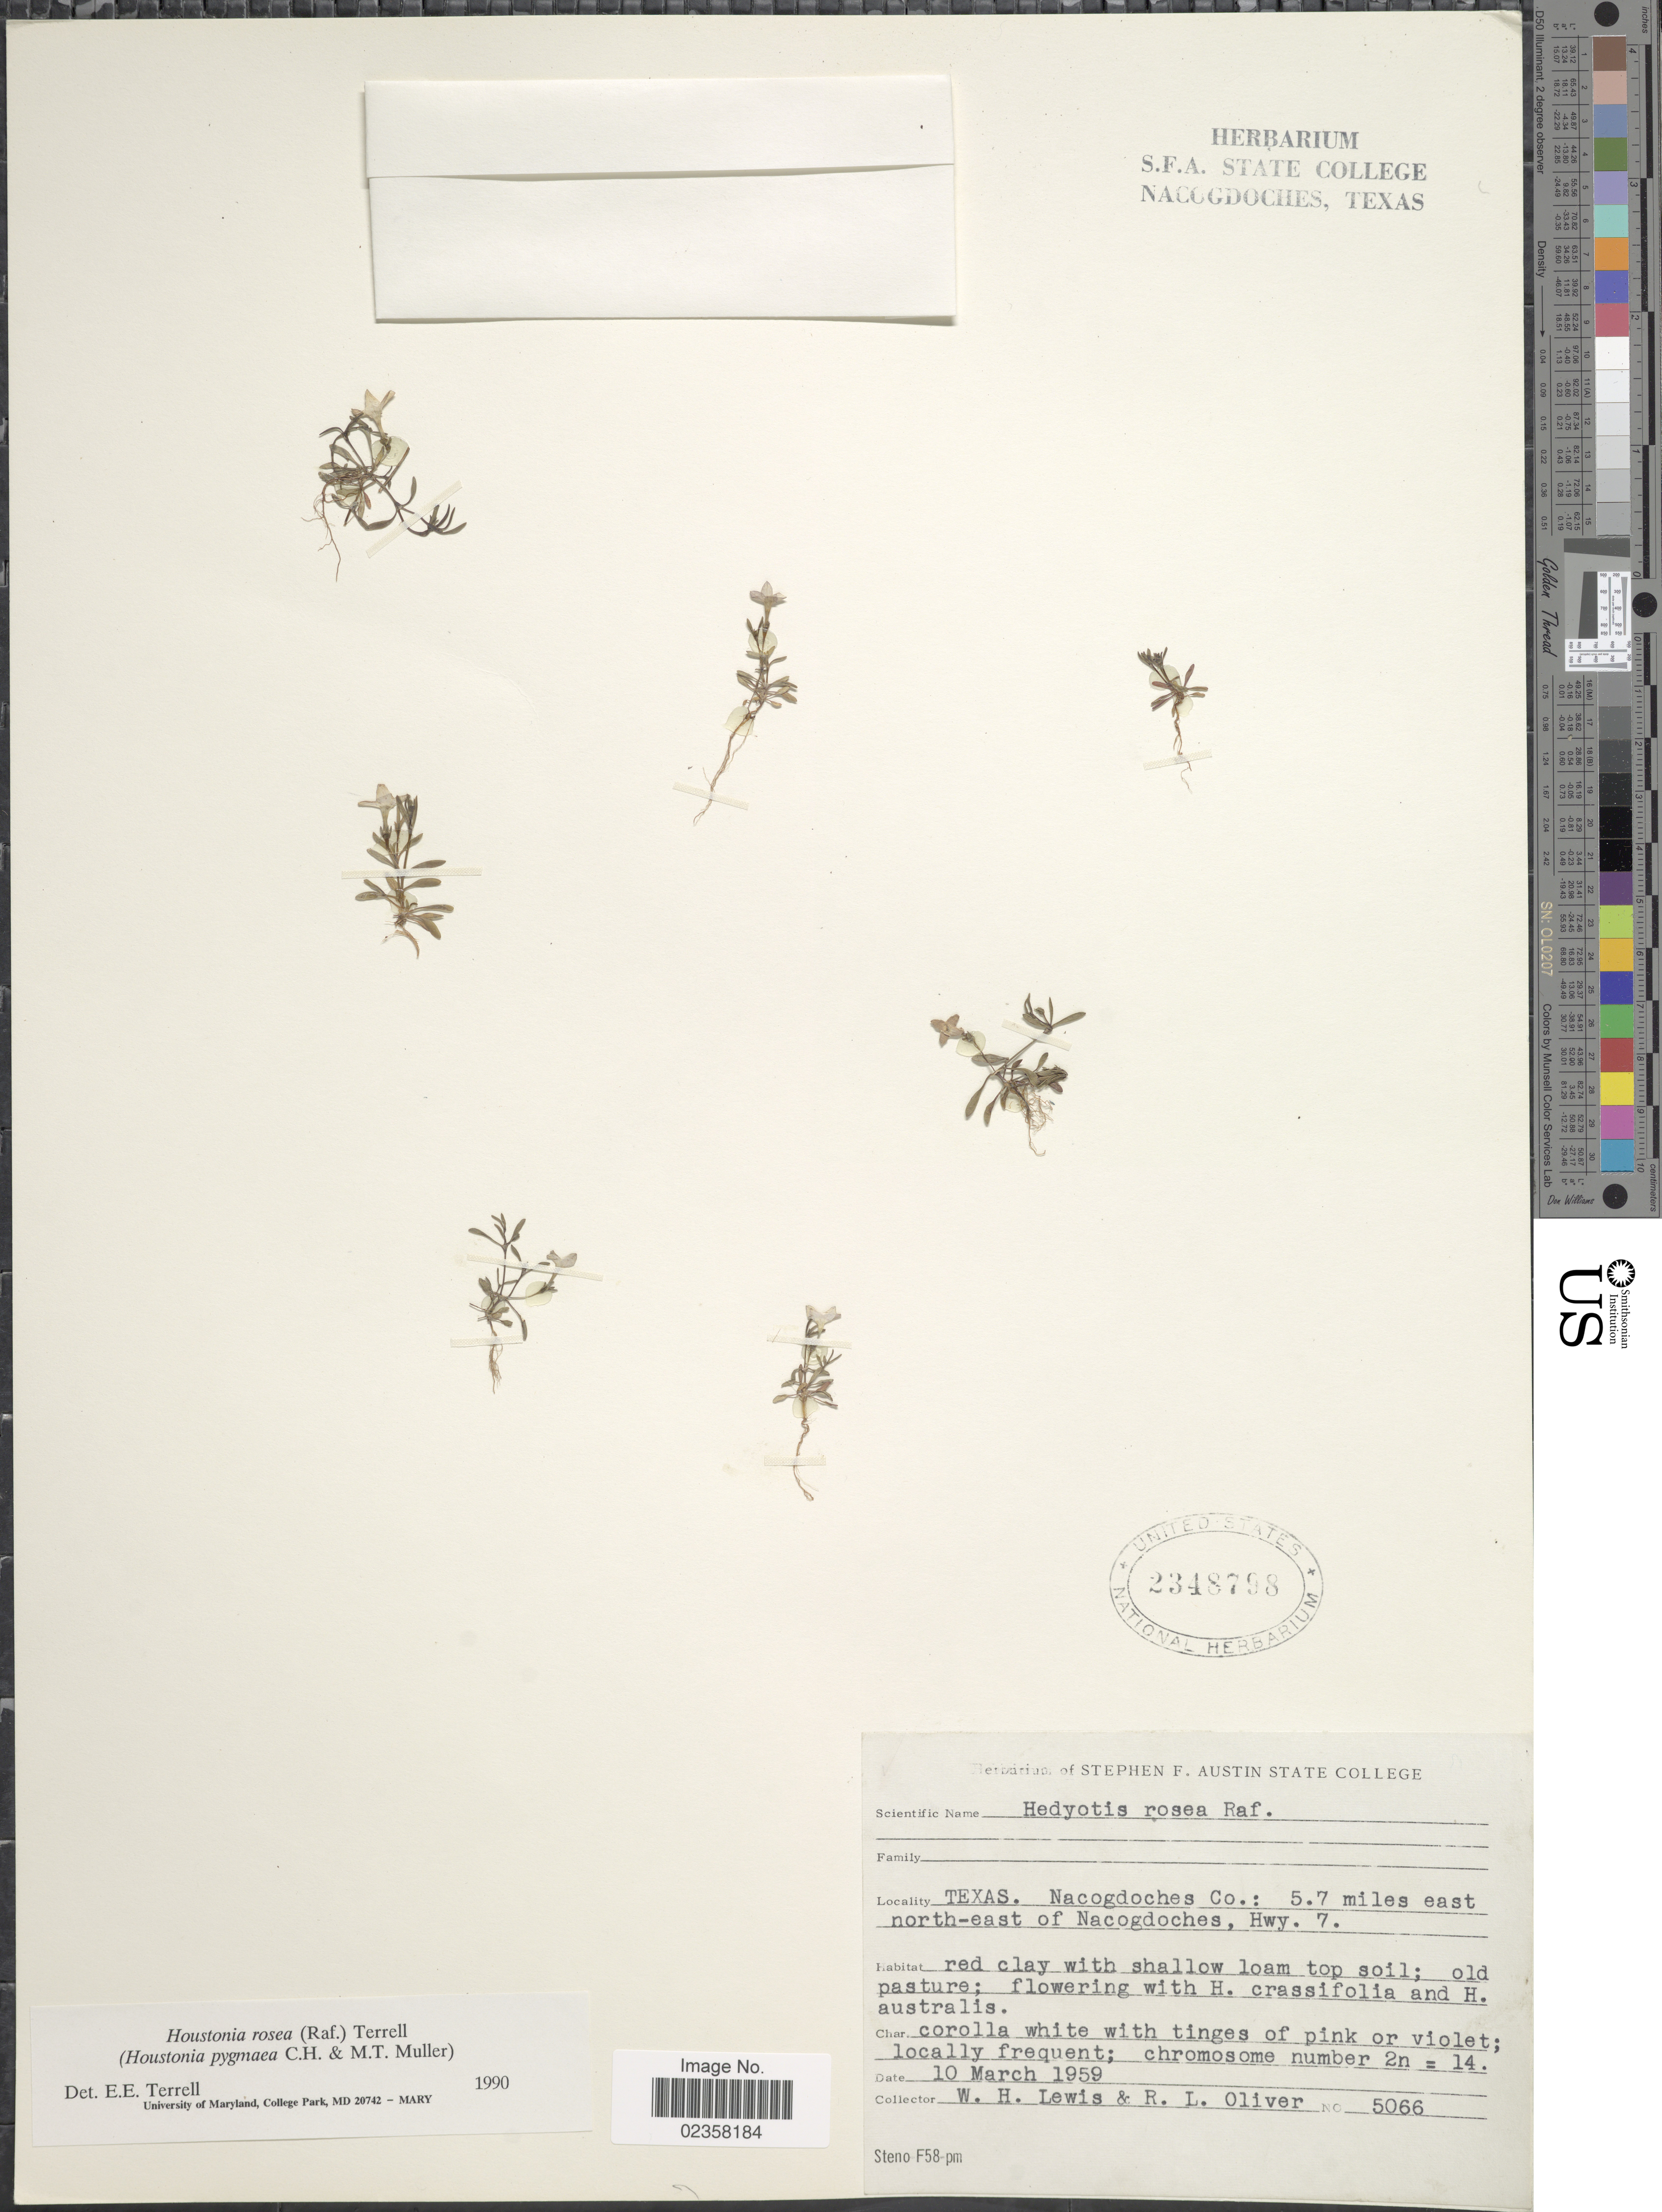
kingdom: Plantae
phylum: Tracheophyta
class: Magnoliopsida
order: Gentianales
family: Rubiaceae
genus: Houstonia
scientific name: Houstonia rosea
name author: (Raf.) Terrell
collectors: W. H. Lewis & R. Oliver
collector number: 5066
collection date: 1959-03-10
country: United States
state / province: Texas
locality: Ncogdoches Co.: 5.7 miles east north-east of Nacogdoches, Hwy. 7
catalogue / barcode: US 2348798